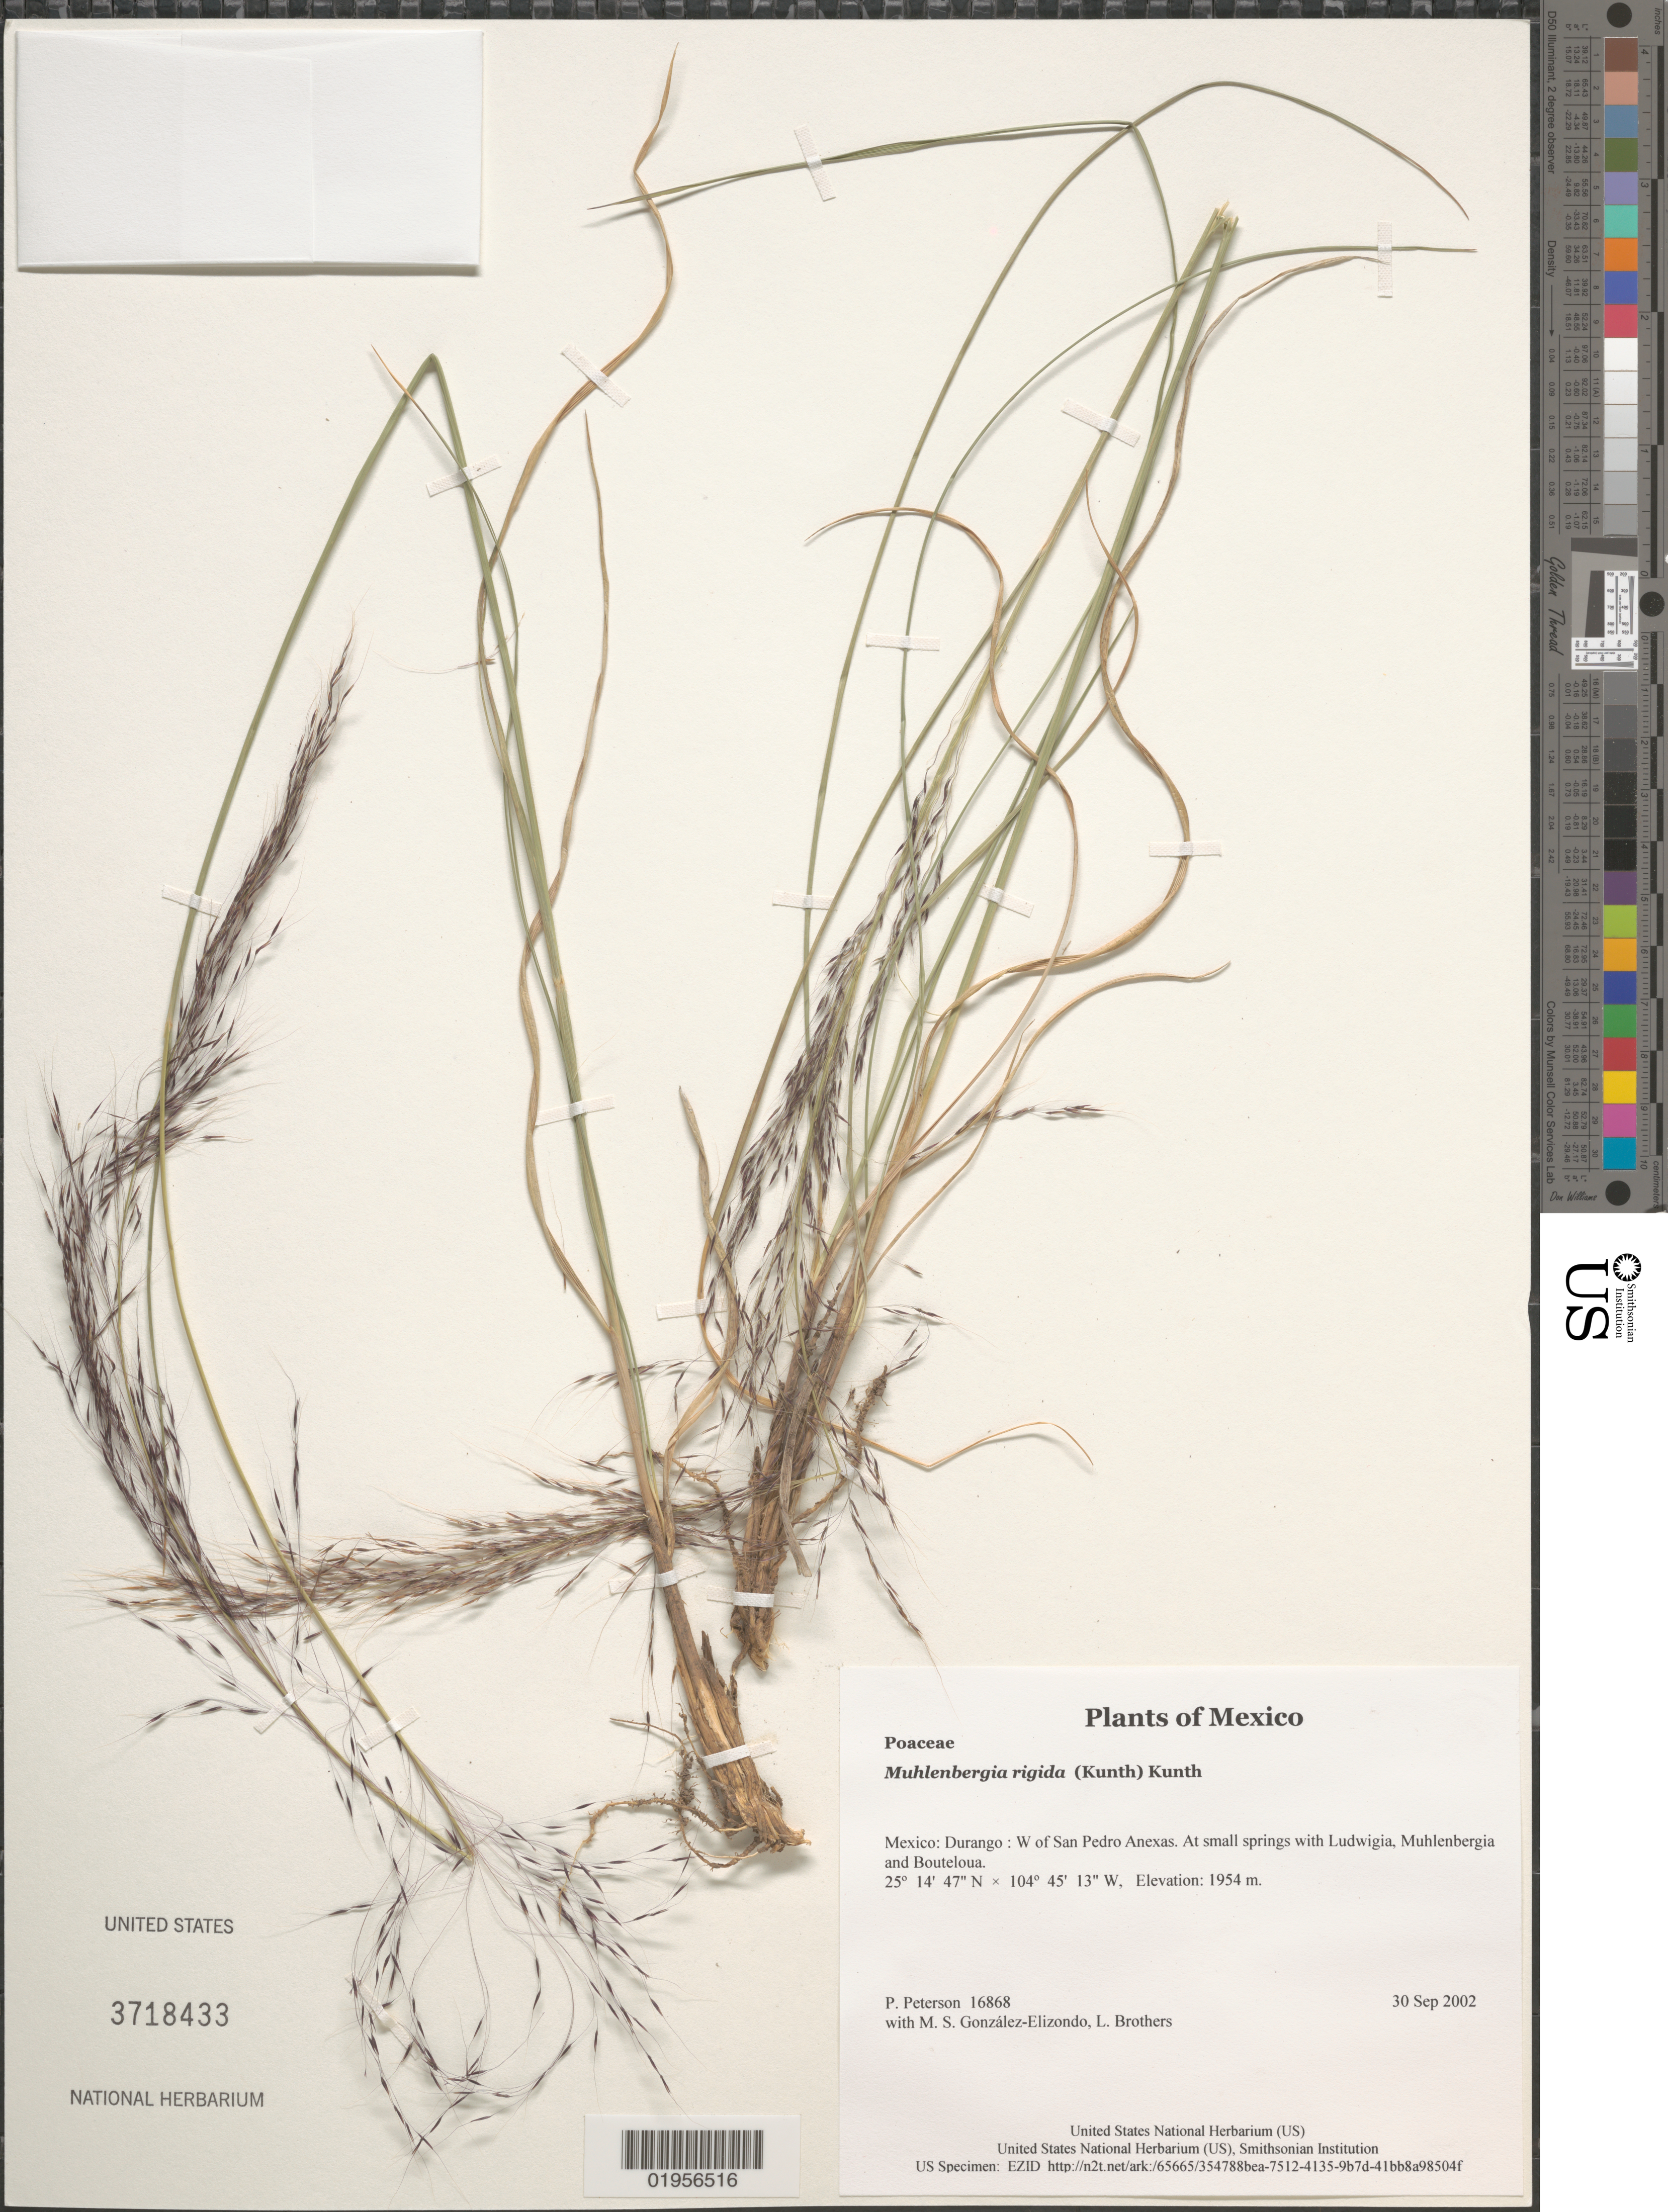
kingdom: Plantae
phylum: Tracheophyta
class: Liliopsida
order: Poales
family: Poaceae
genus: Muhlenbergia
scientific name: Muhlenbergia rigida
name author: (Kunth) Kunth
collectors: P. M. Peterson, M. S. González-Elizondo & L. E. Brothers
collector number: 16868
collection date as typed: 30 Sep 2002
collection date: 2002-09-30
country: Mexico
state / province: Durango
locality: W of San Pedro Anexas. At small springs with Ludwigia, Muhlenbergia and Bouteloua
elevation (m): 1954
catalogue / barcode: US 3718433